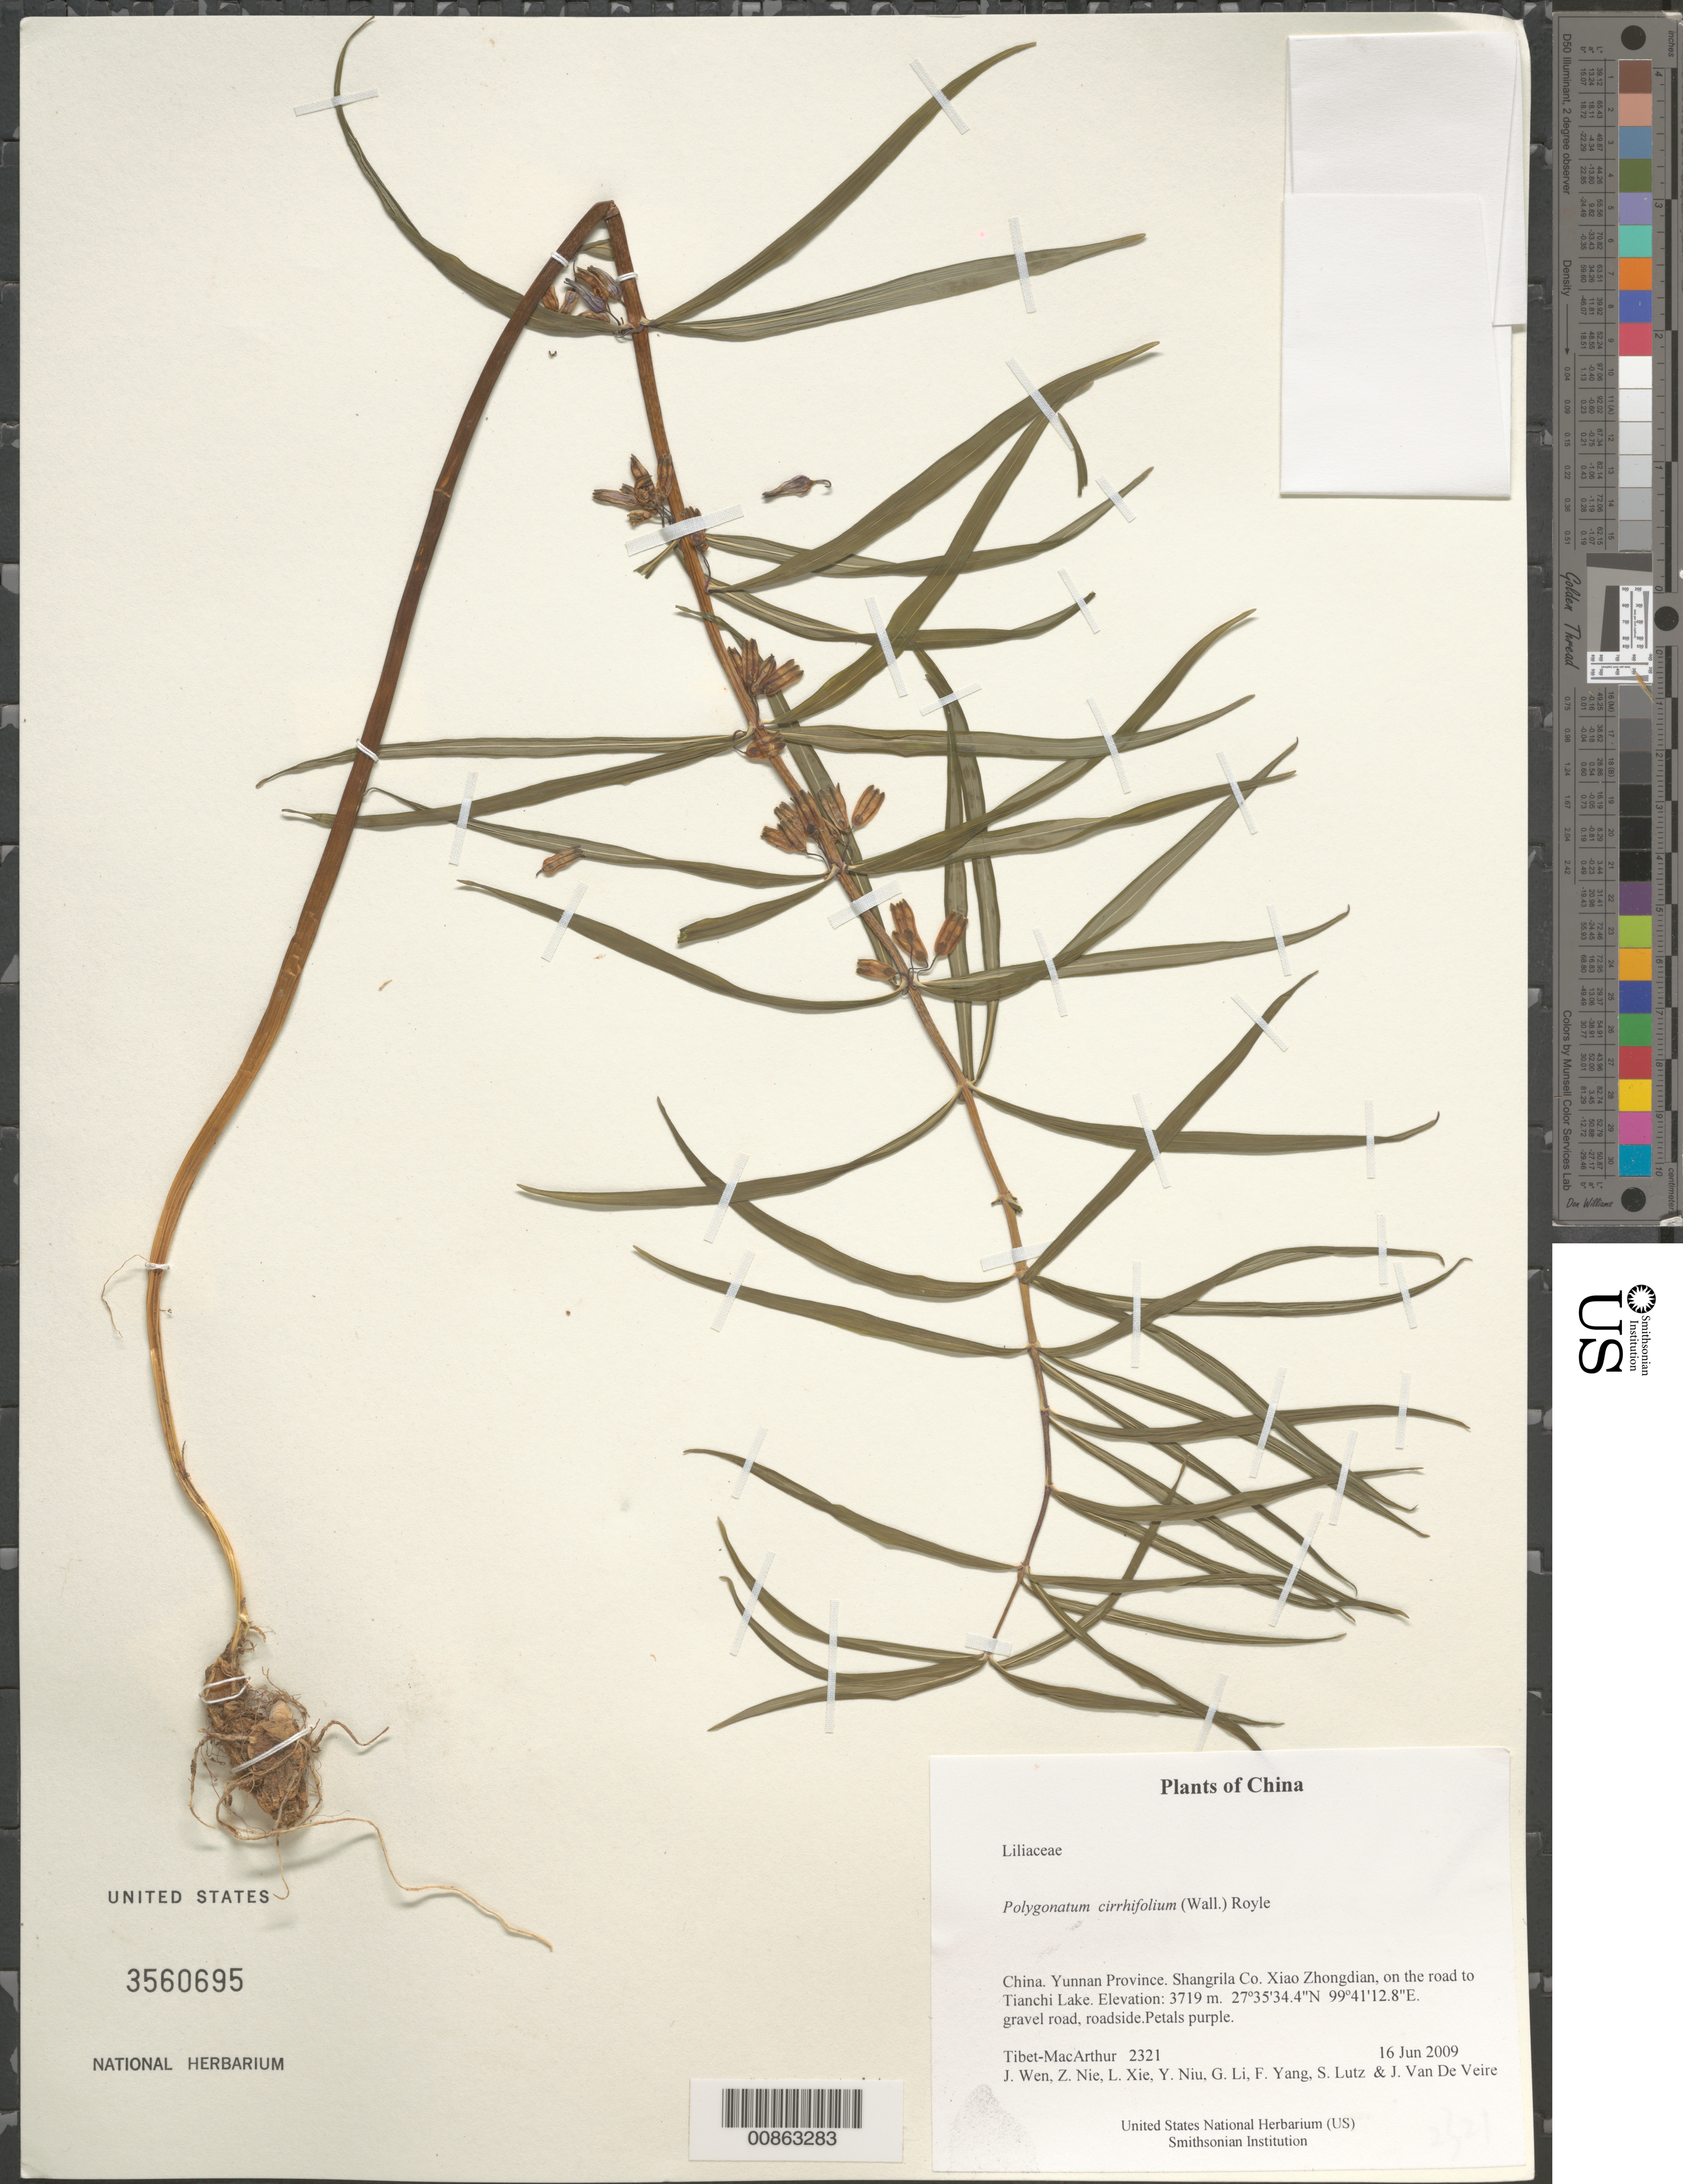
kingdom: Plantae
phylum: Tracheophyta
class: Liliopsida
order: Asparagales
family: Asparagaceae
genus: Polygonatum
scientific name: Polygonatum cirrhifolium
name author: (Wall.) Royle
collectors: Tibet-MacArthur, J. Wen, Z. Nie, L. Xie, Y. Niu, G. Li, F. Yang, S. Lutz & J. Van De Veire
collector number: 2321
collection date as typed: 16 Jun 2009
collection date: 2009-06-16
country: China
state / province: Yunnan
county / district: Shangrila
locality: Xiao Zhongdian, on the road to Tianchi Lake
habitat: gravel road, roadside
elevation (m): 3719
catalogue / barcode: US 3560695